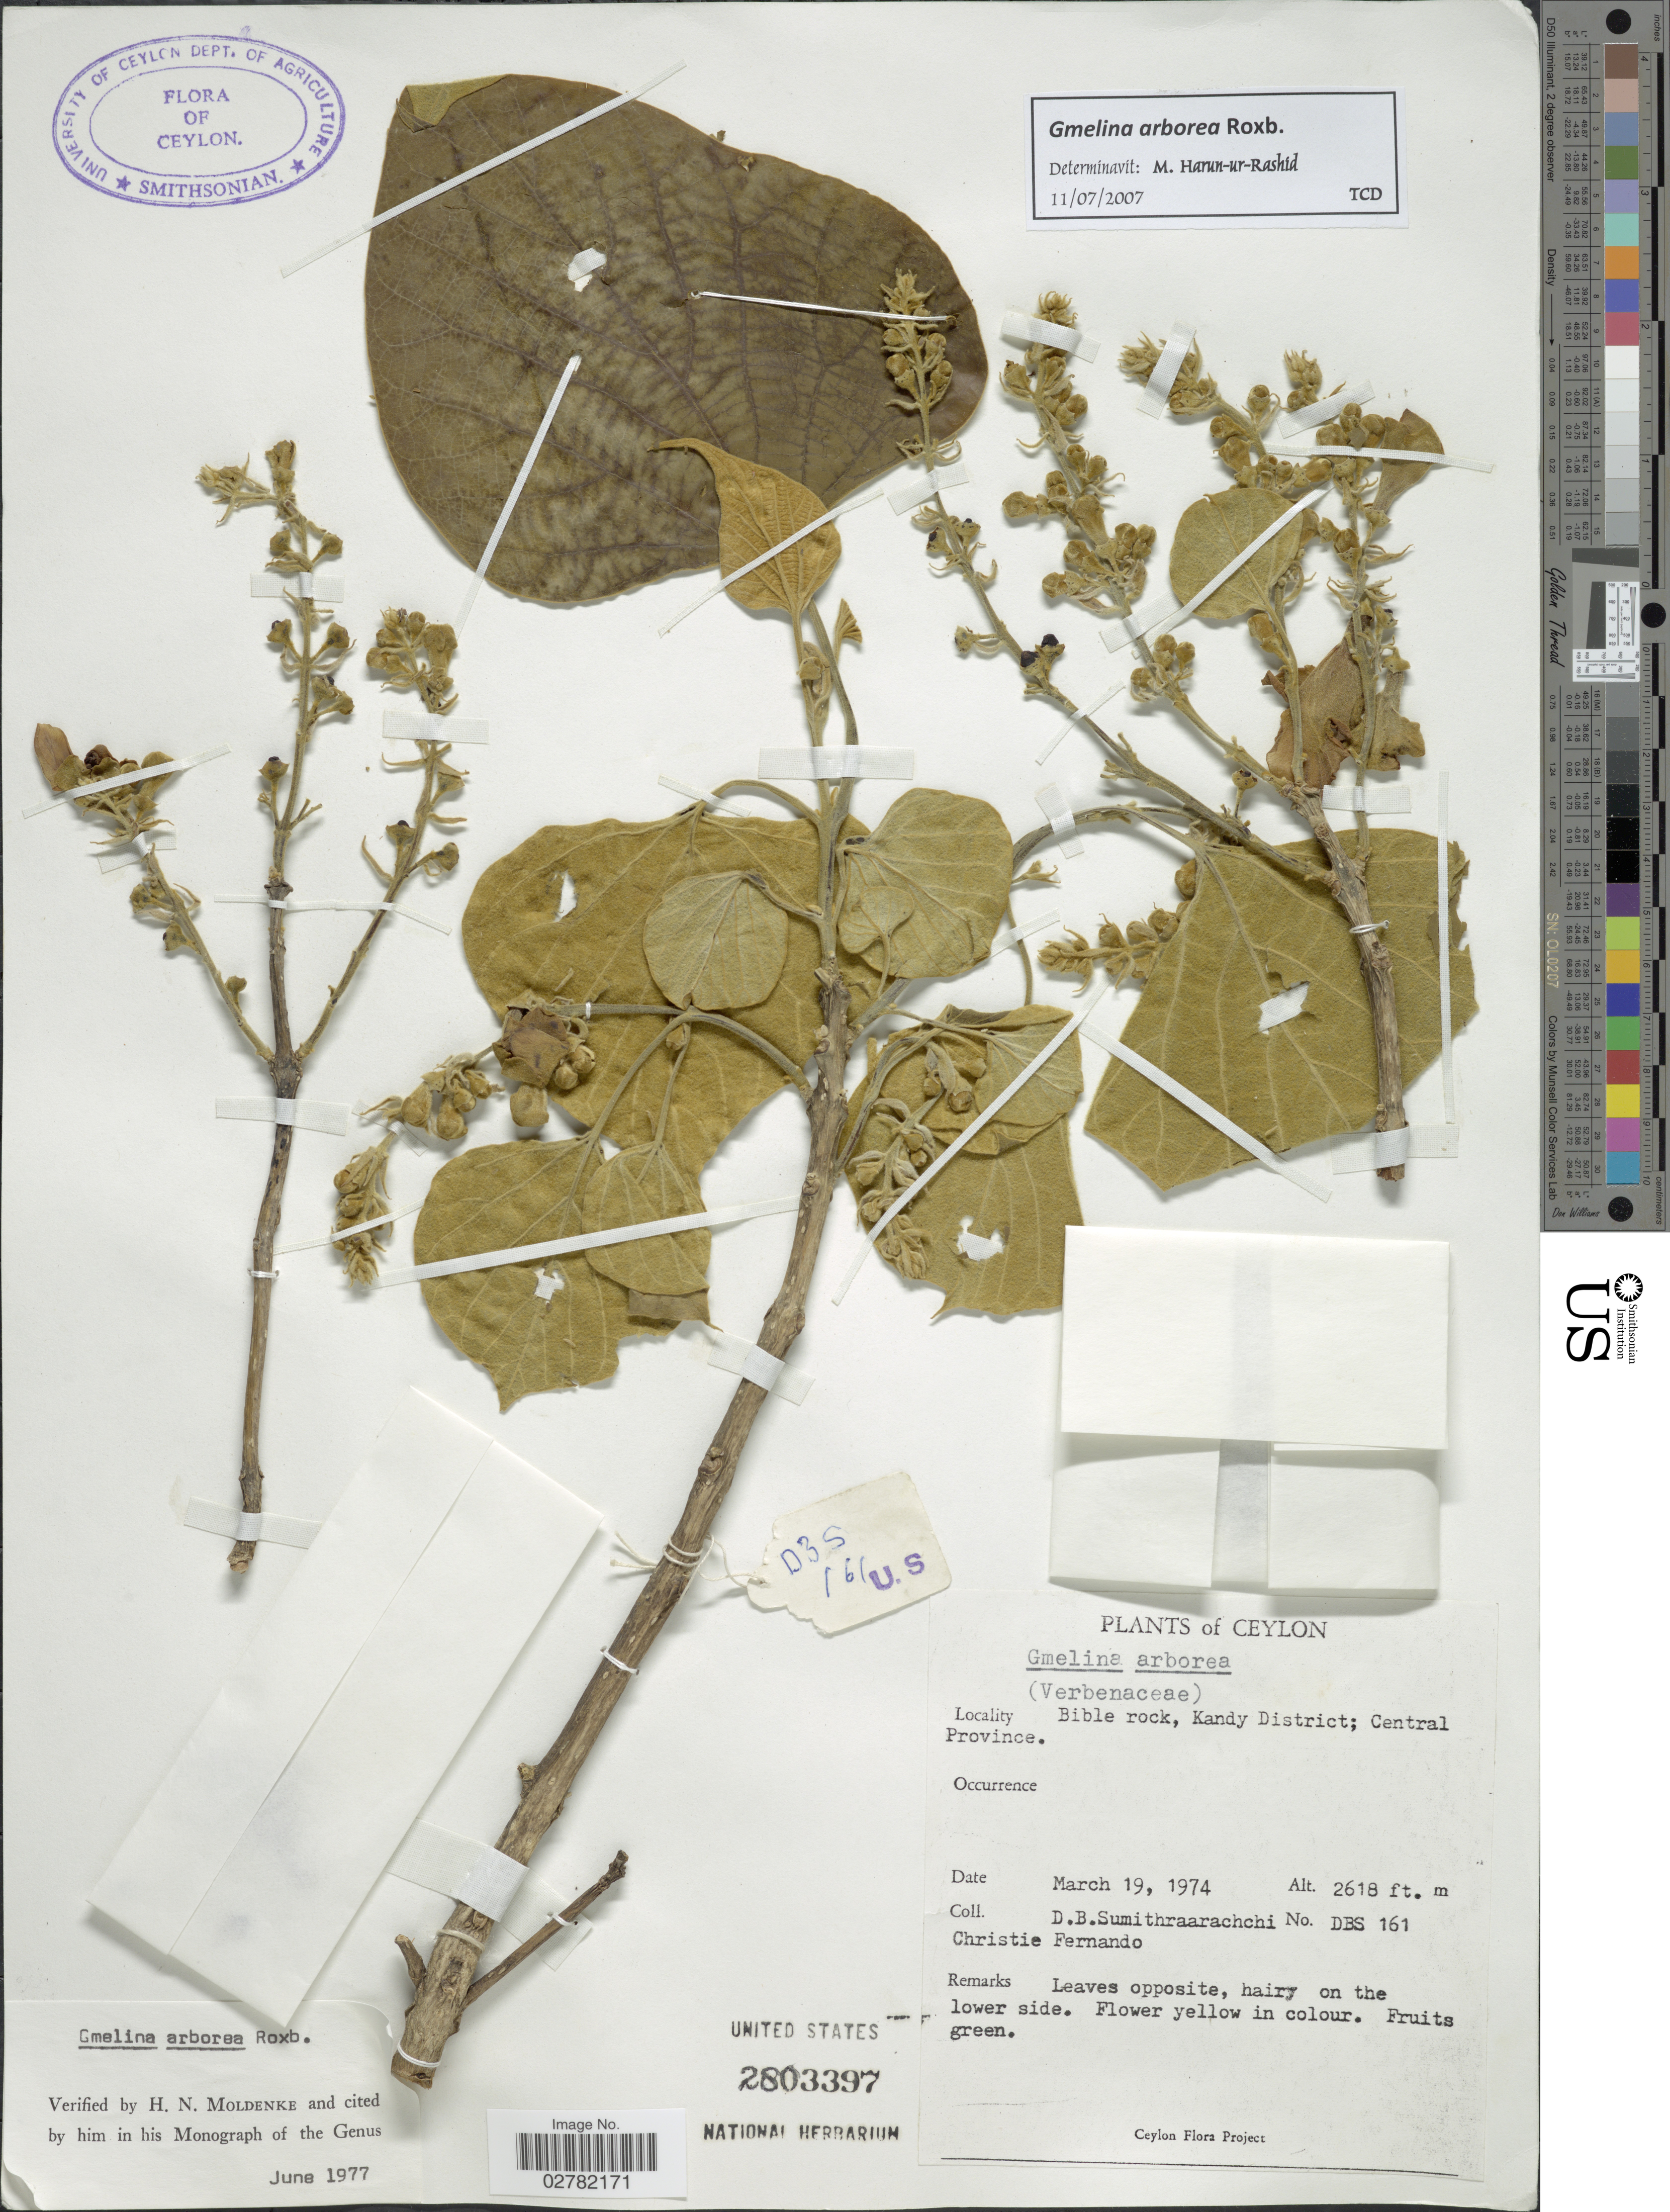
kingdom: Plantae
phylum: Tracheophyta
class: Magnoliopsida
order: Lamiales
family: Lamiaceae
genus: Gmelina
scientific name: Gmelina arborea var. arborea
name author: Roxb. ex Sm.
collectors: D. B. Sumithraarachchi & C. Fernando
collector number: DSB161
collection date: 1974-03-19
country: Sri Lanka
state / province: Central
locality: Ceylon. Bible rock, Kandy District.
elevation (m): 798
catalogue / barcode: US 2803397